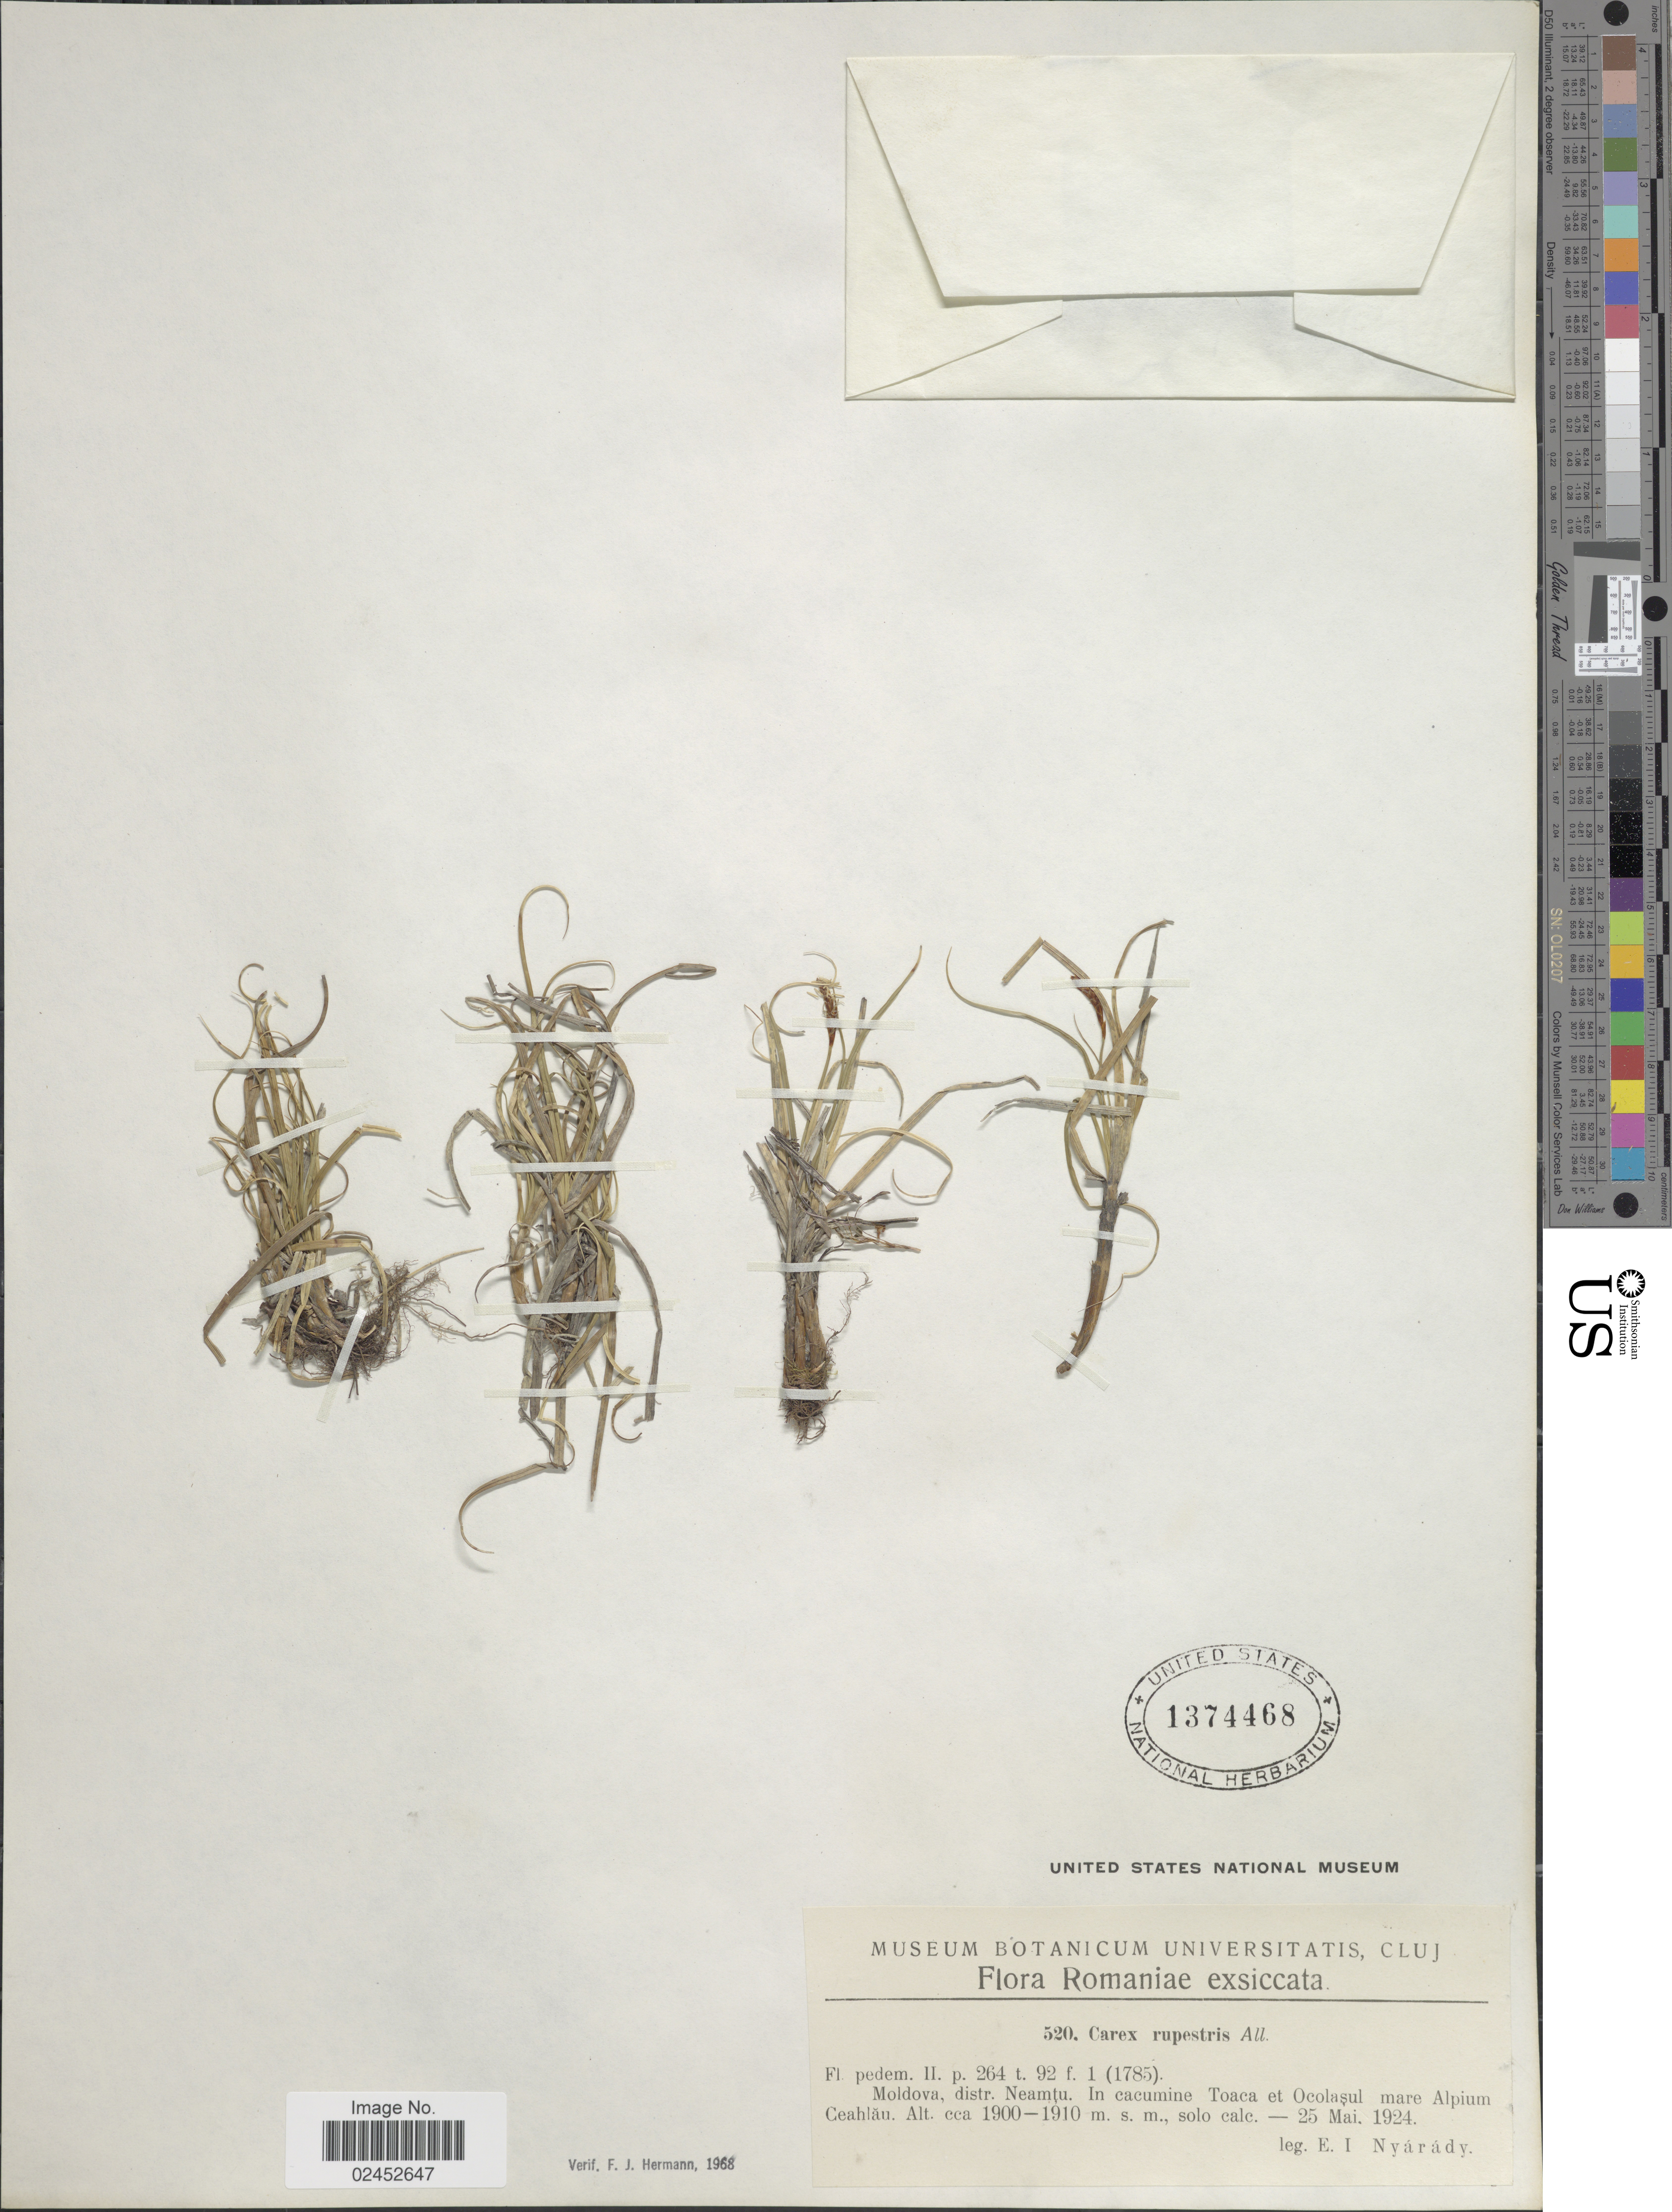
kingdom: Plantae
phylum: Tracheophyta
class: Liliopsida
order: Poales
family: Cyperaceae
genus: Carex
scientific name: Carex rupestris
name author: All.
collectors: E. Nyárády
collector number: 520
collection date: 1924-05-25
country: Romania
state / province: Neamt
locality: Romaniae, Moldova, distr. Neamtu, in cacumine Toaca et Ocolasul mare Alpium Ceahlau.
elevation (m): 1900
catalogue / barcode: US 1374468